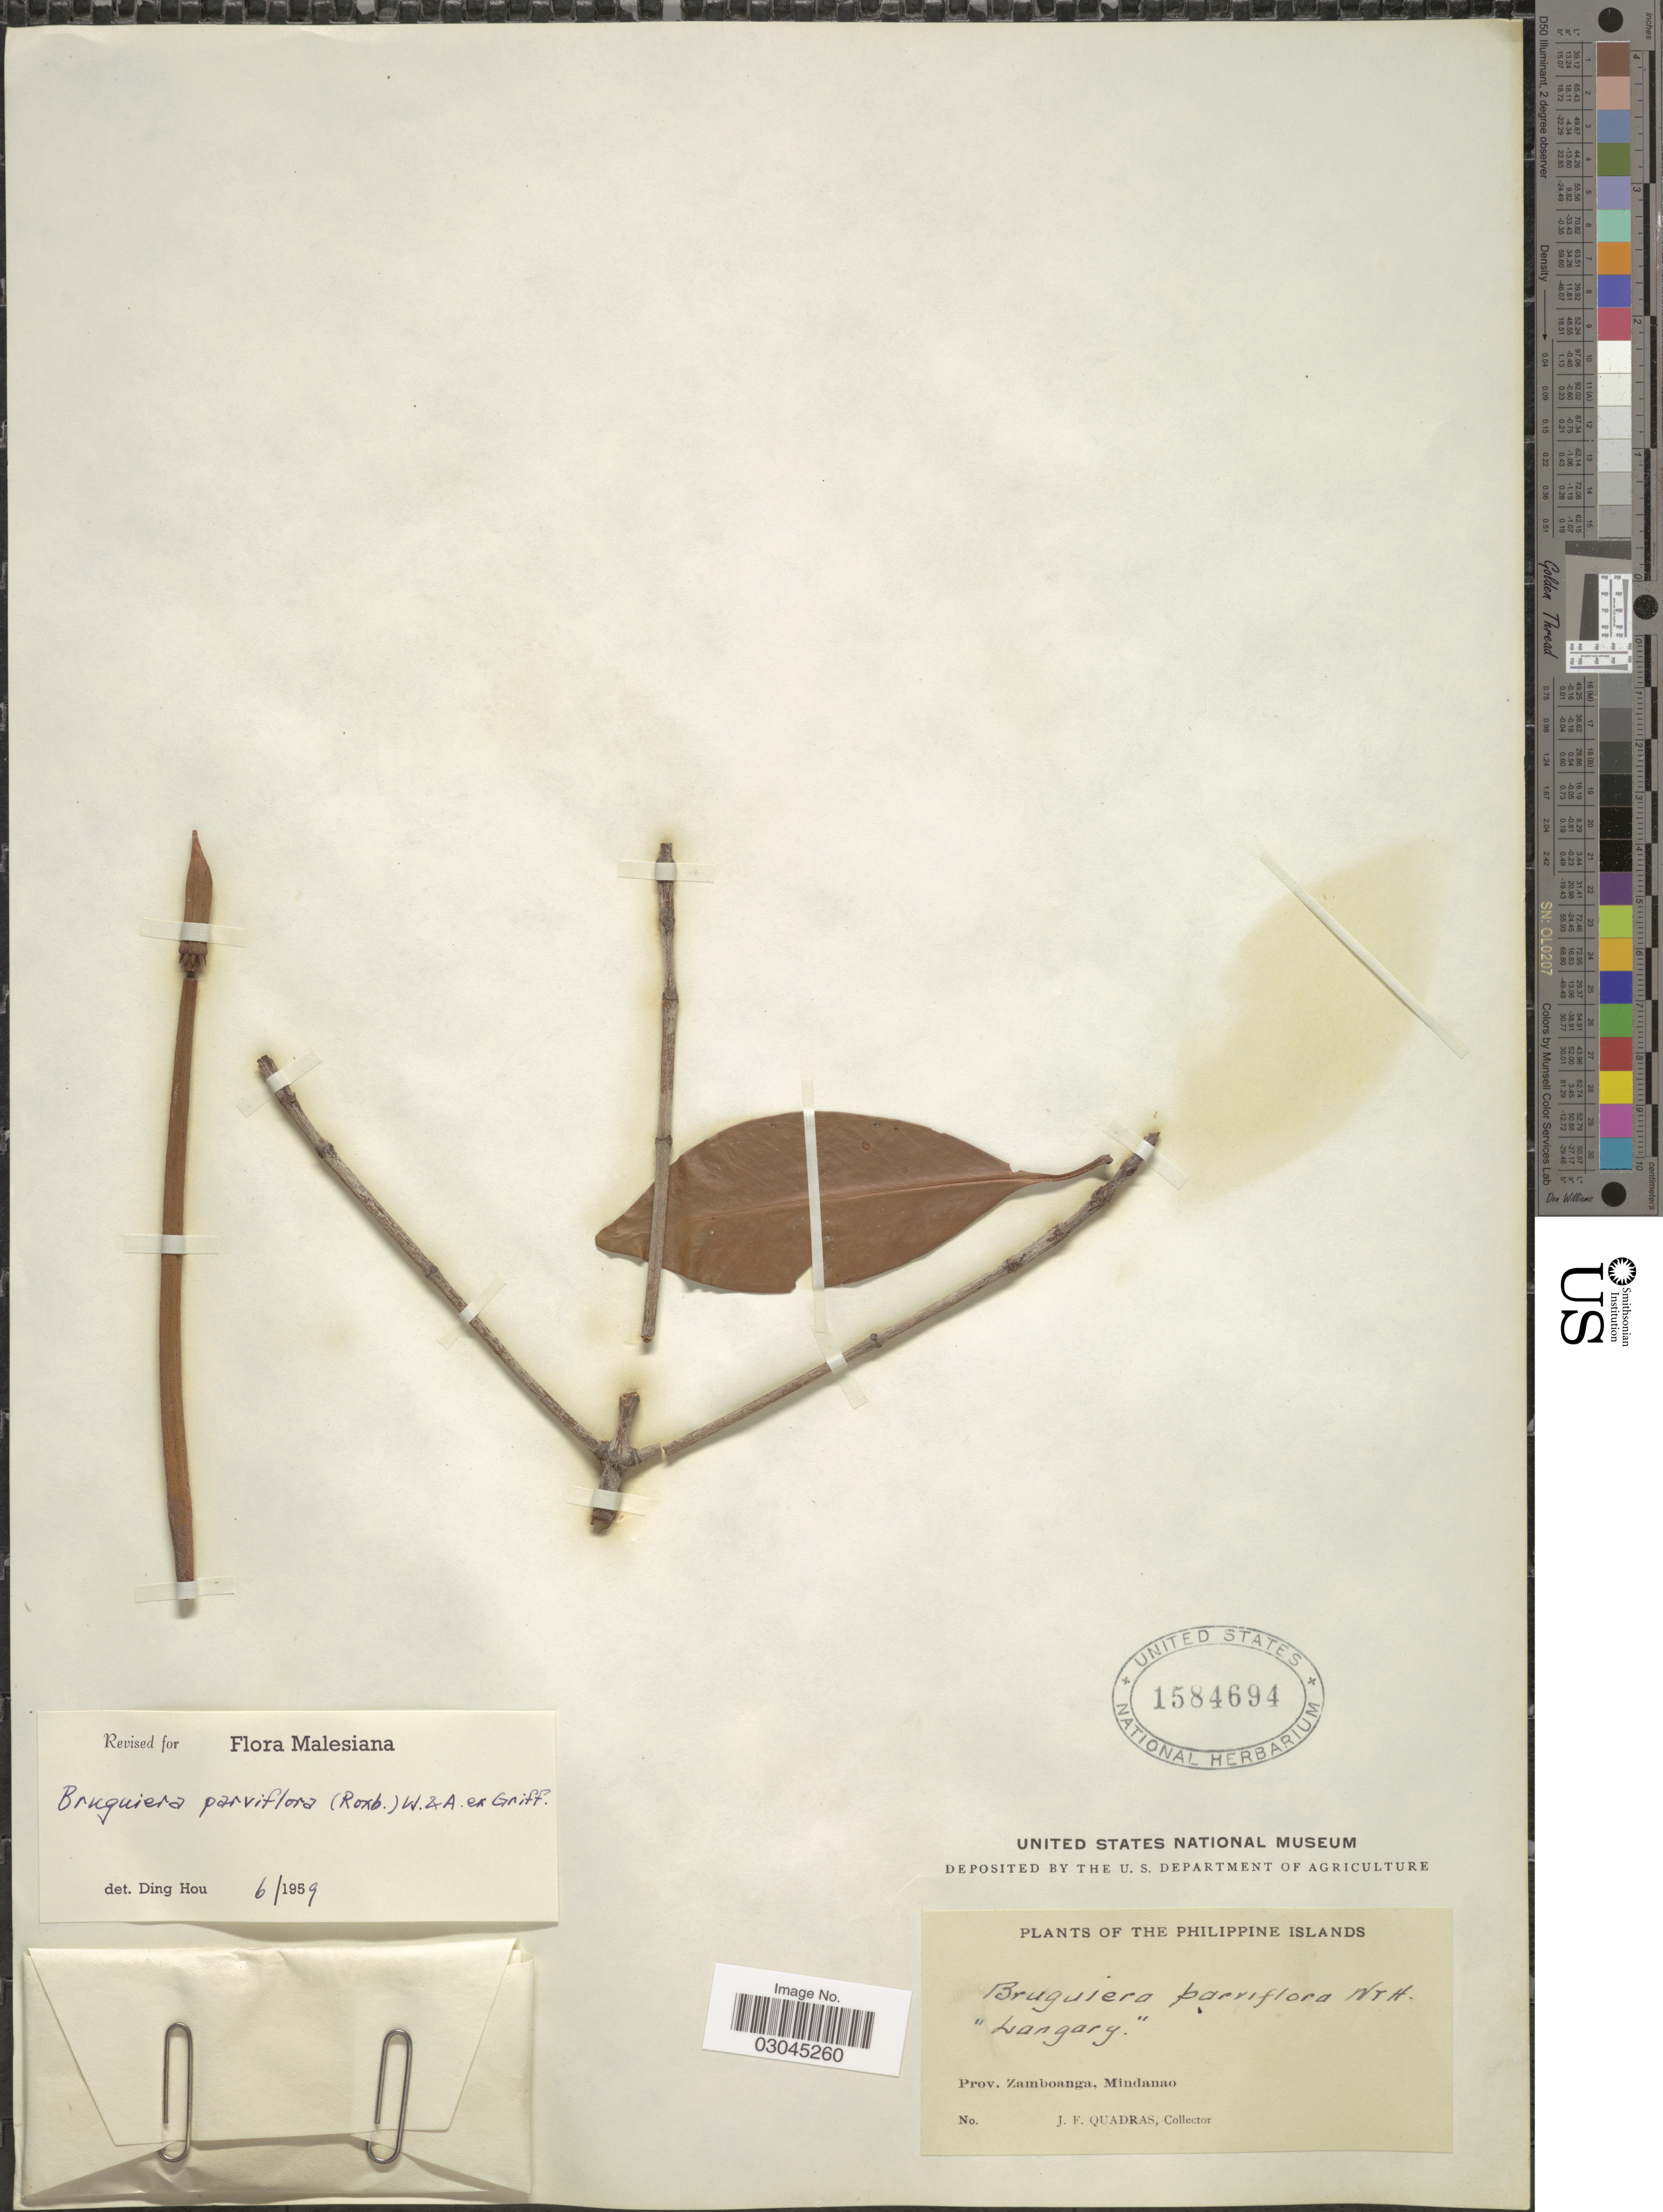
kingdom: Plantae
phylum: Tracheophyta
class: Magnoliopsida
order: Malpighiales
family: Rhizophoraceae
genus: Bruguiera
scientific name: Bruguiera parviflora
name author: (Roxb.) Wight & Arn. ex Griff.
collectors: J. Quadras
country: Philippines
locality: Prov. Zamboanga, Mindanao.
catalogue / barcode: US 1584694